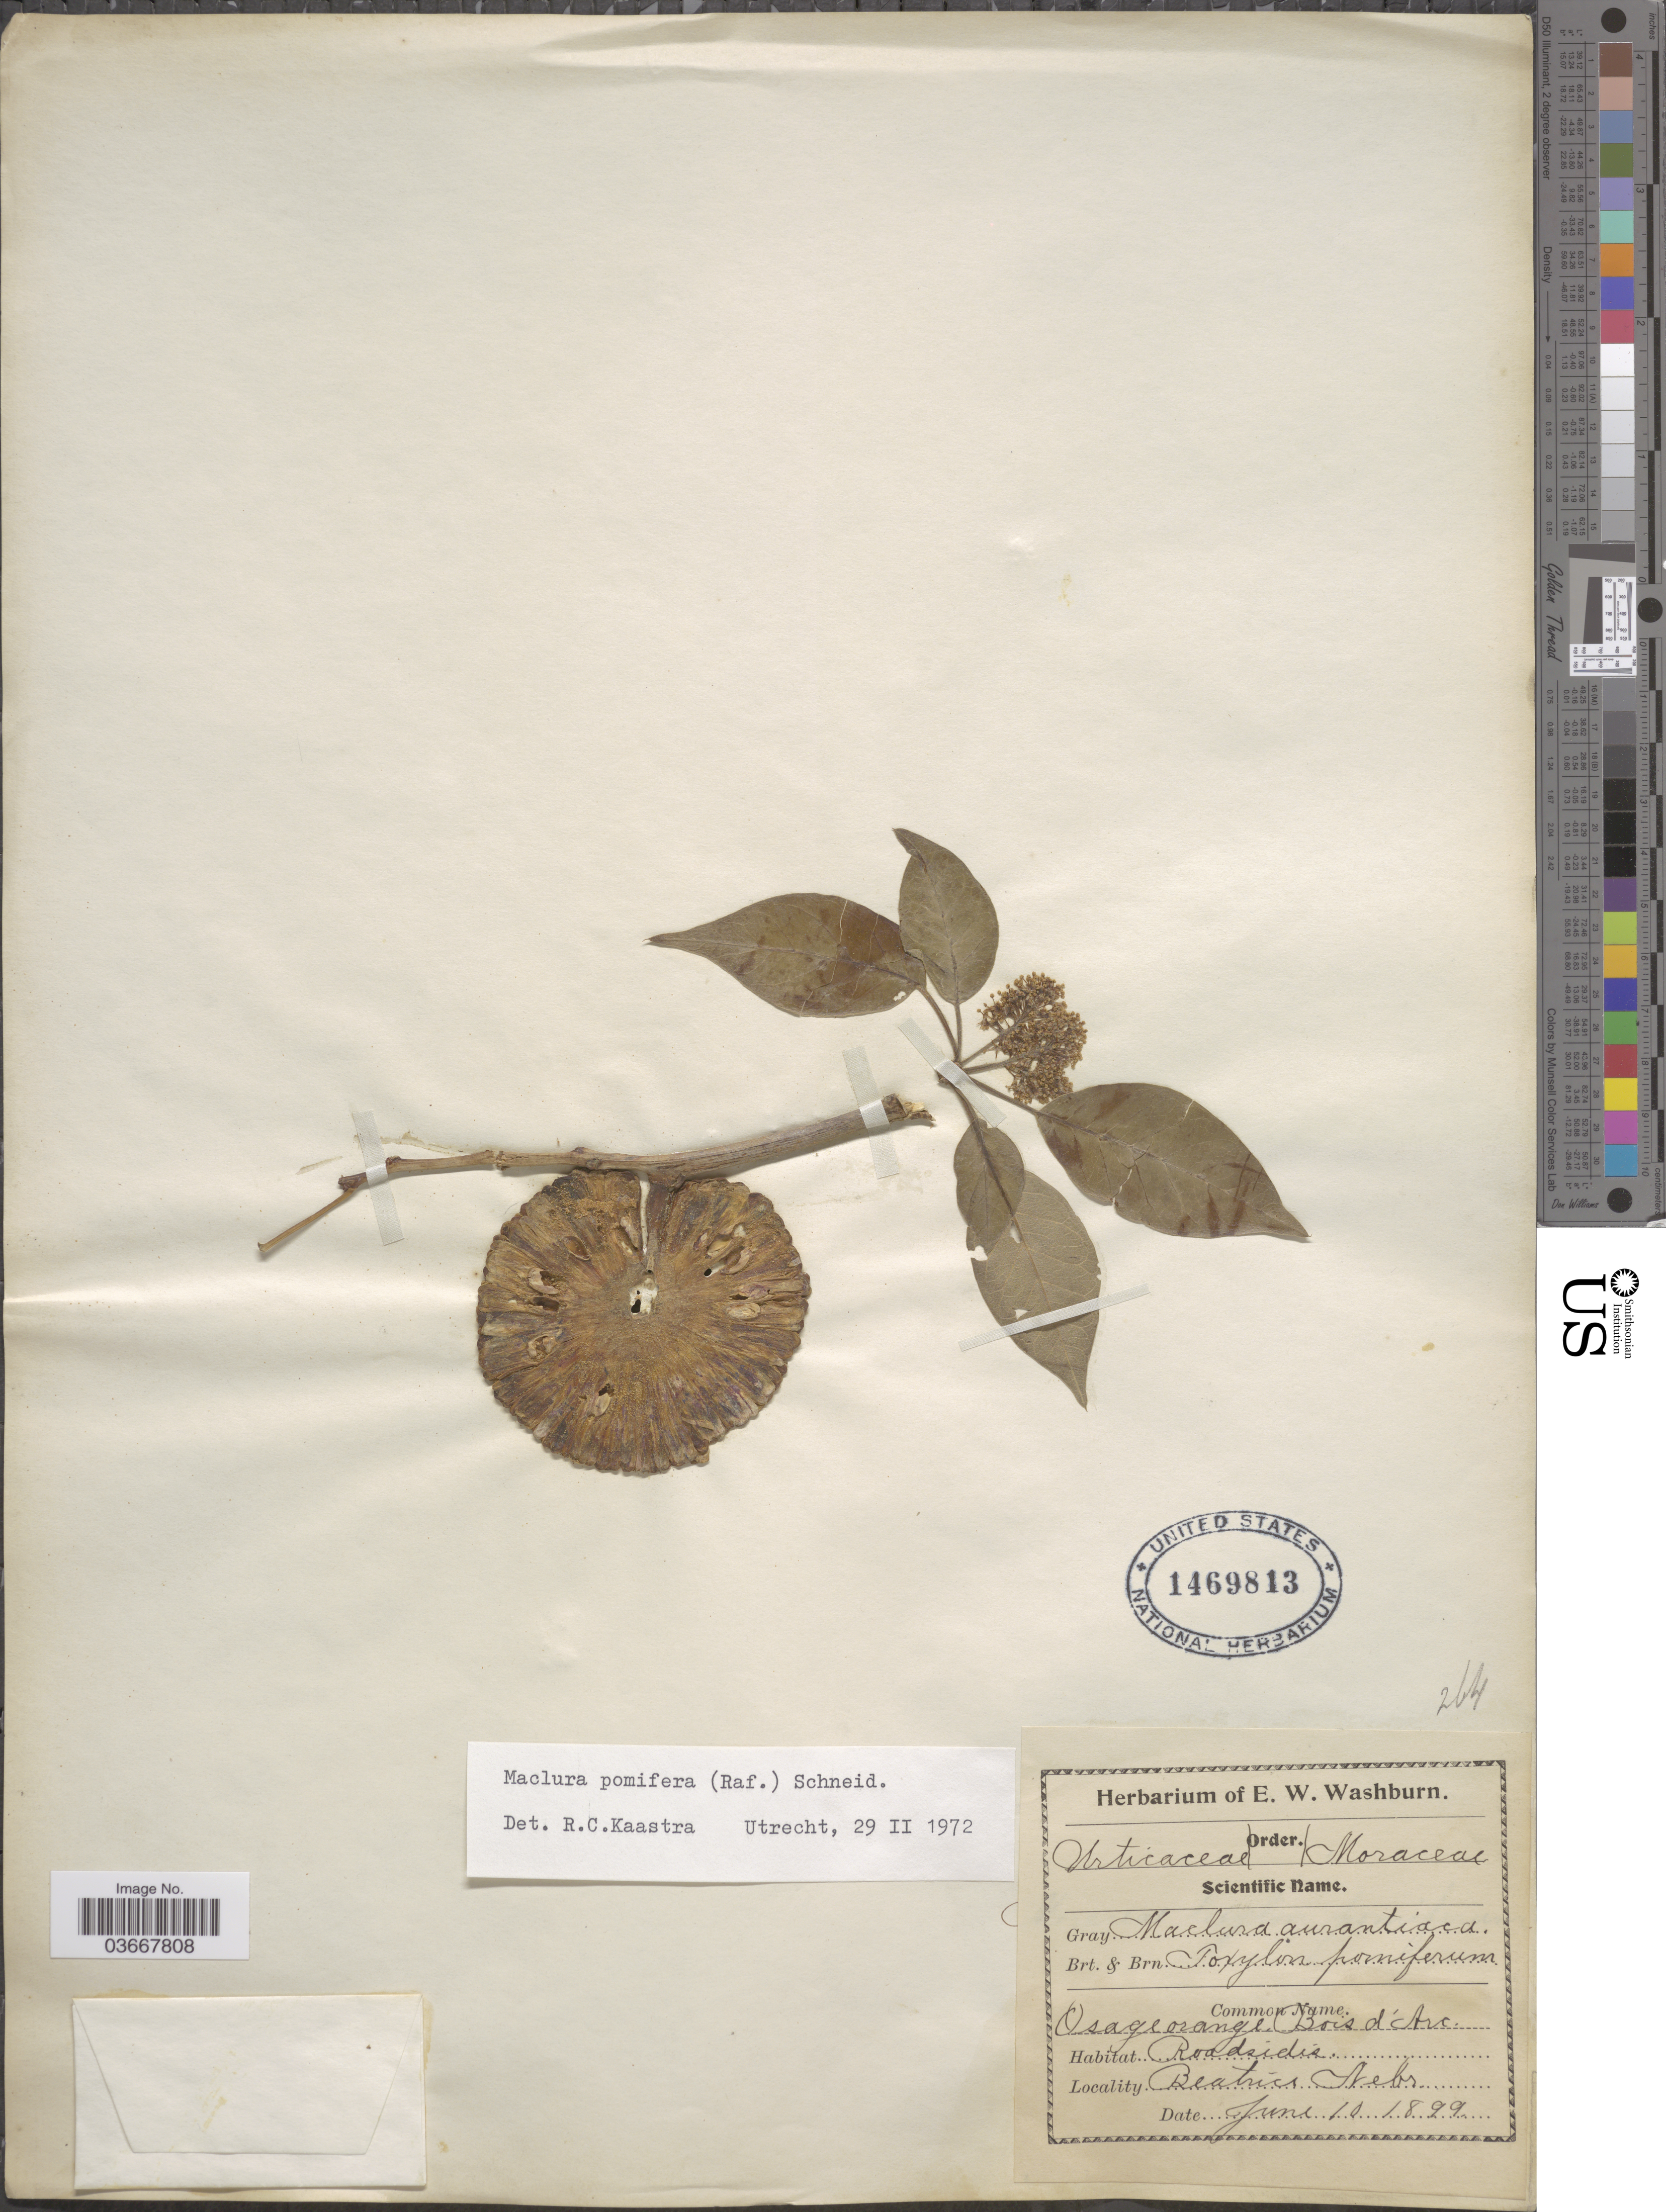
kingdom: Plantae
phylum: Tracheophyta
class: Magnoliopsida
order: Rosales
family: Moraceae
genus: Maclura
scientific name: Maclura pomifera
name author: (Raf.) C.K. Schneid.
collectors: ex herb. E. W. Washburn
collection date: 1899-06-10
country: United States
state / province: Nebraska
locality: Beatrice.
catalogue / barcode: US 1469813